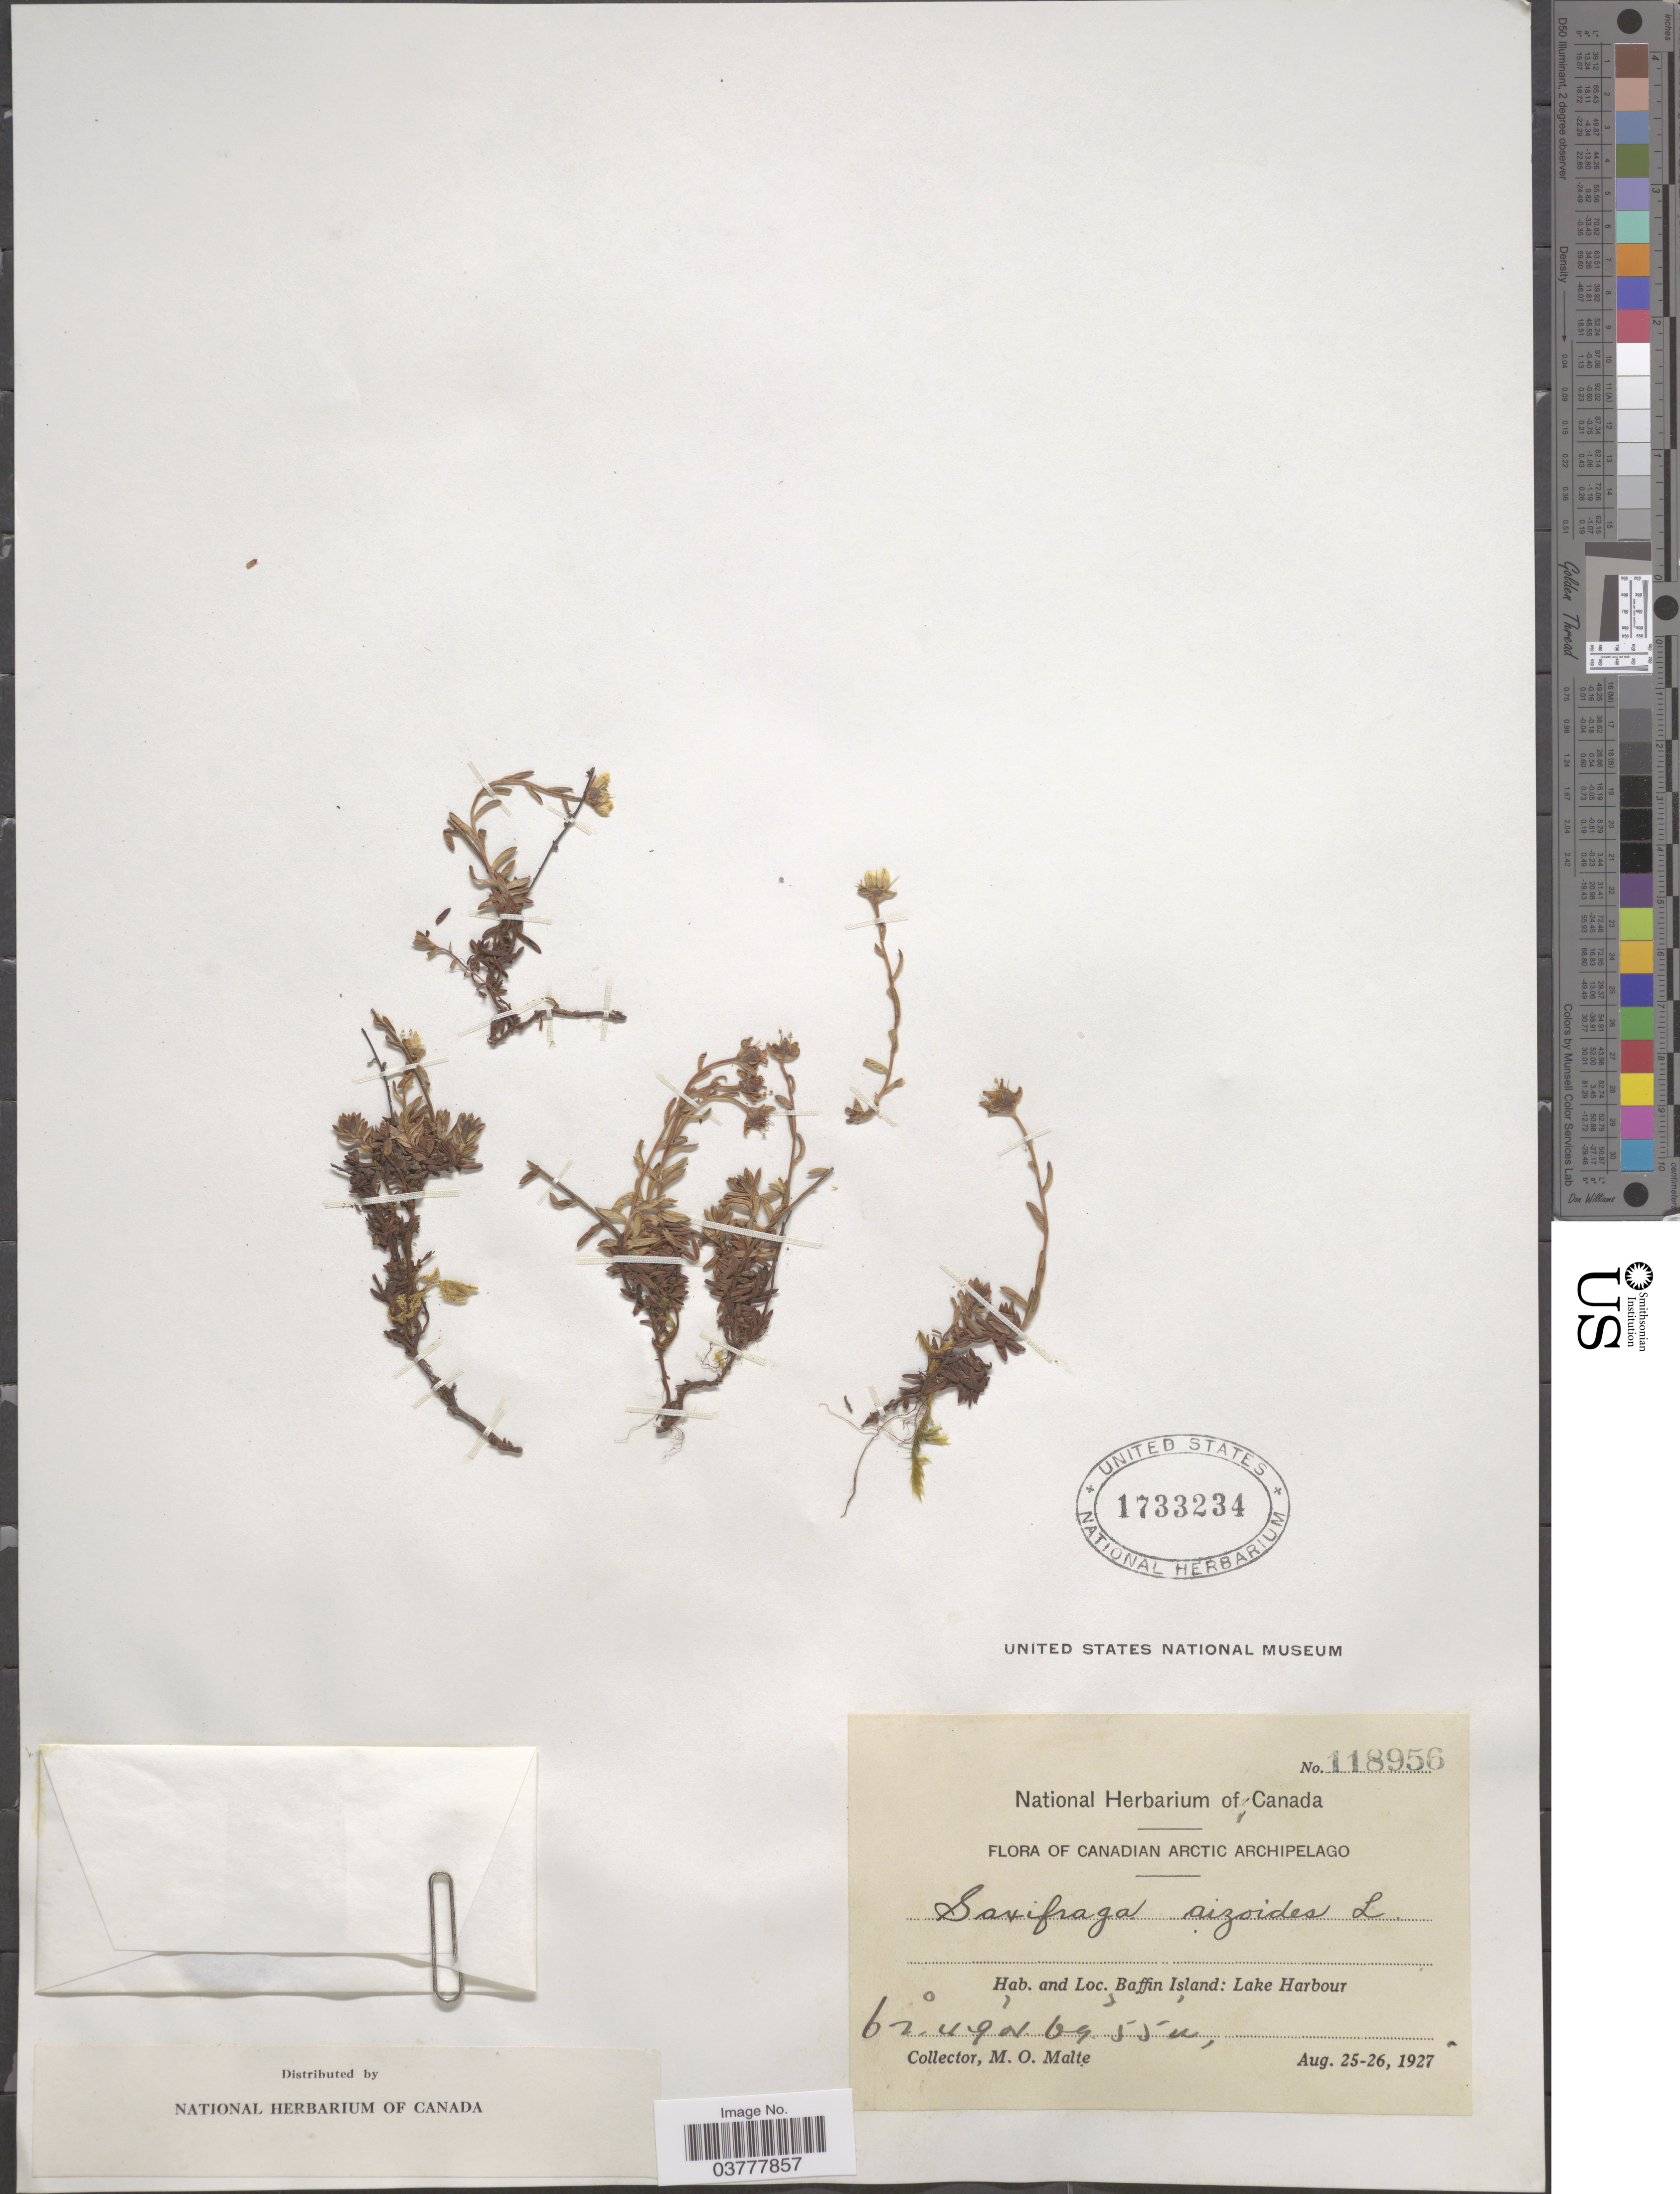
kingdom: Plantae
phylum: Tracheophyta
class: Magnoliopsida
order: Saxifragales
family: Saxifragaceae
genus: Saxifraga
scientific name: Saxifraga aizoides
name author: L.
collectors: M. O. Malte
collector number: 118956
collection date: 1927-08-25/1927-08-26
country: Canada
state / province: Nunavut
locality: Canadian Arctic Archipelago. Baffin Island: Lake Harbour.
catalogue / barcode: US 1733234